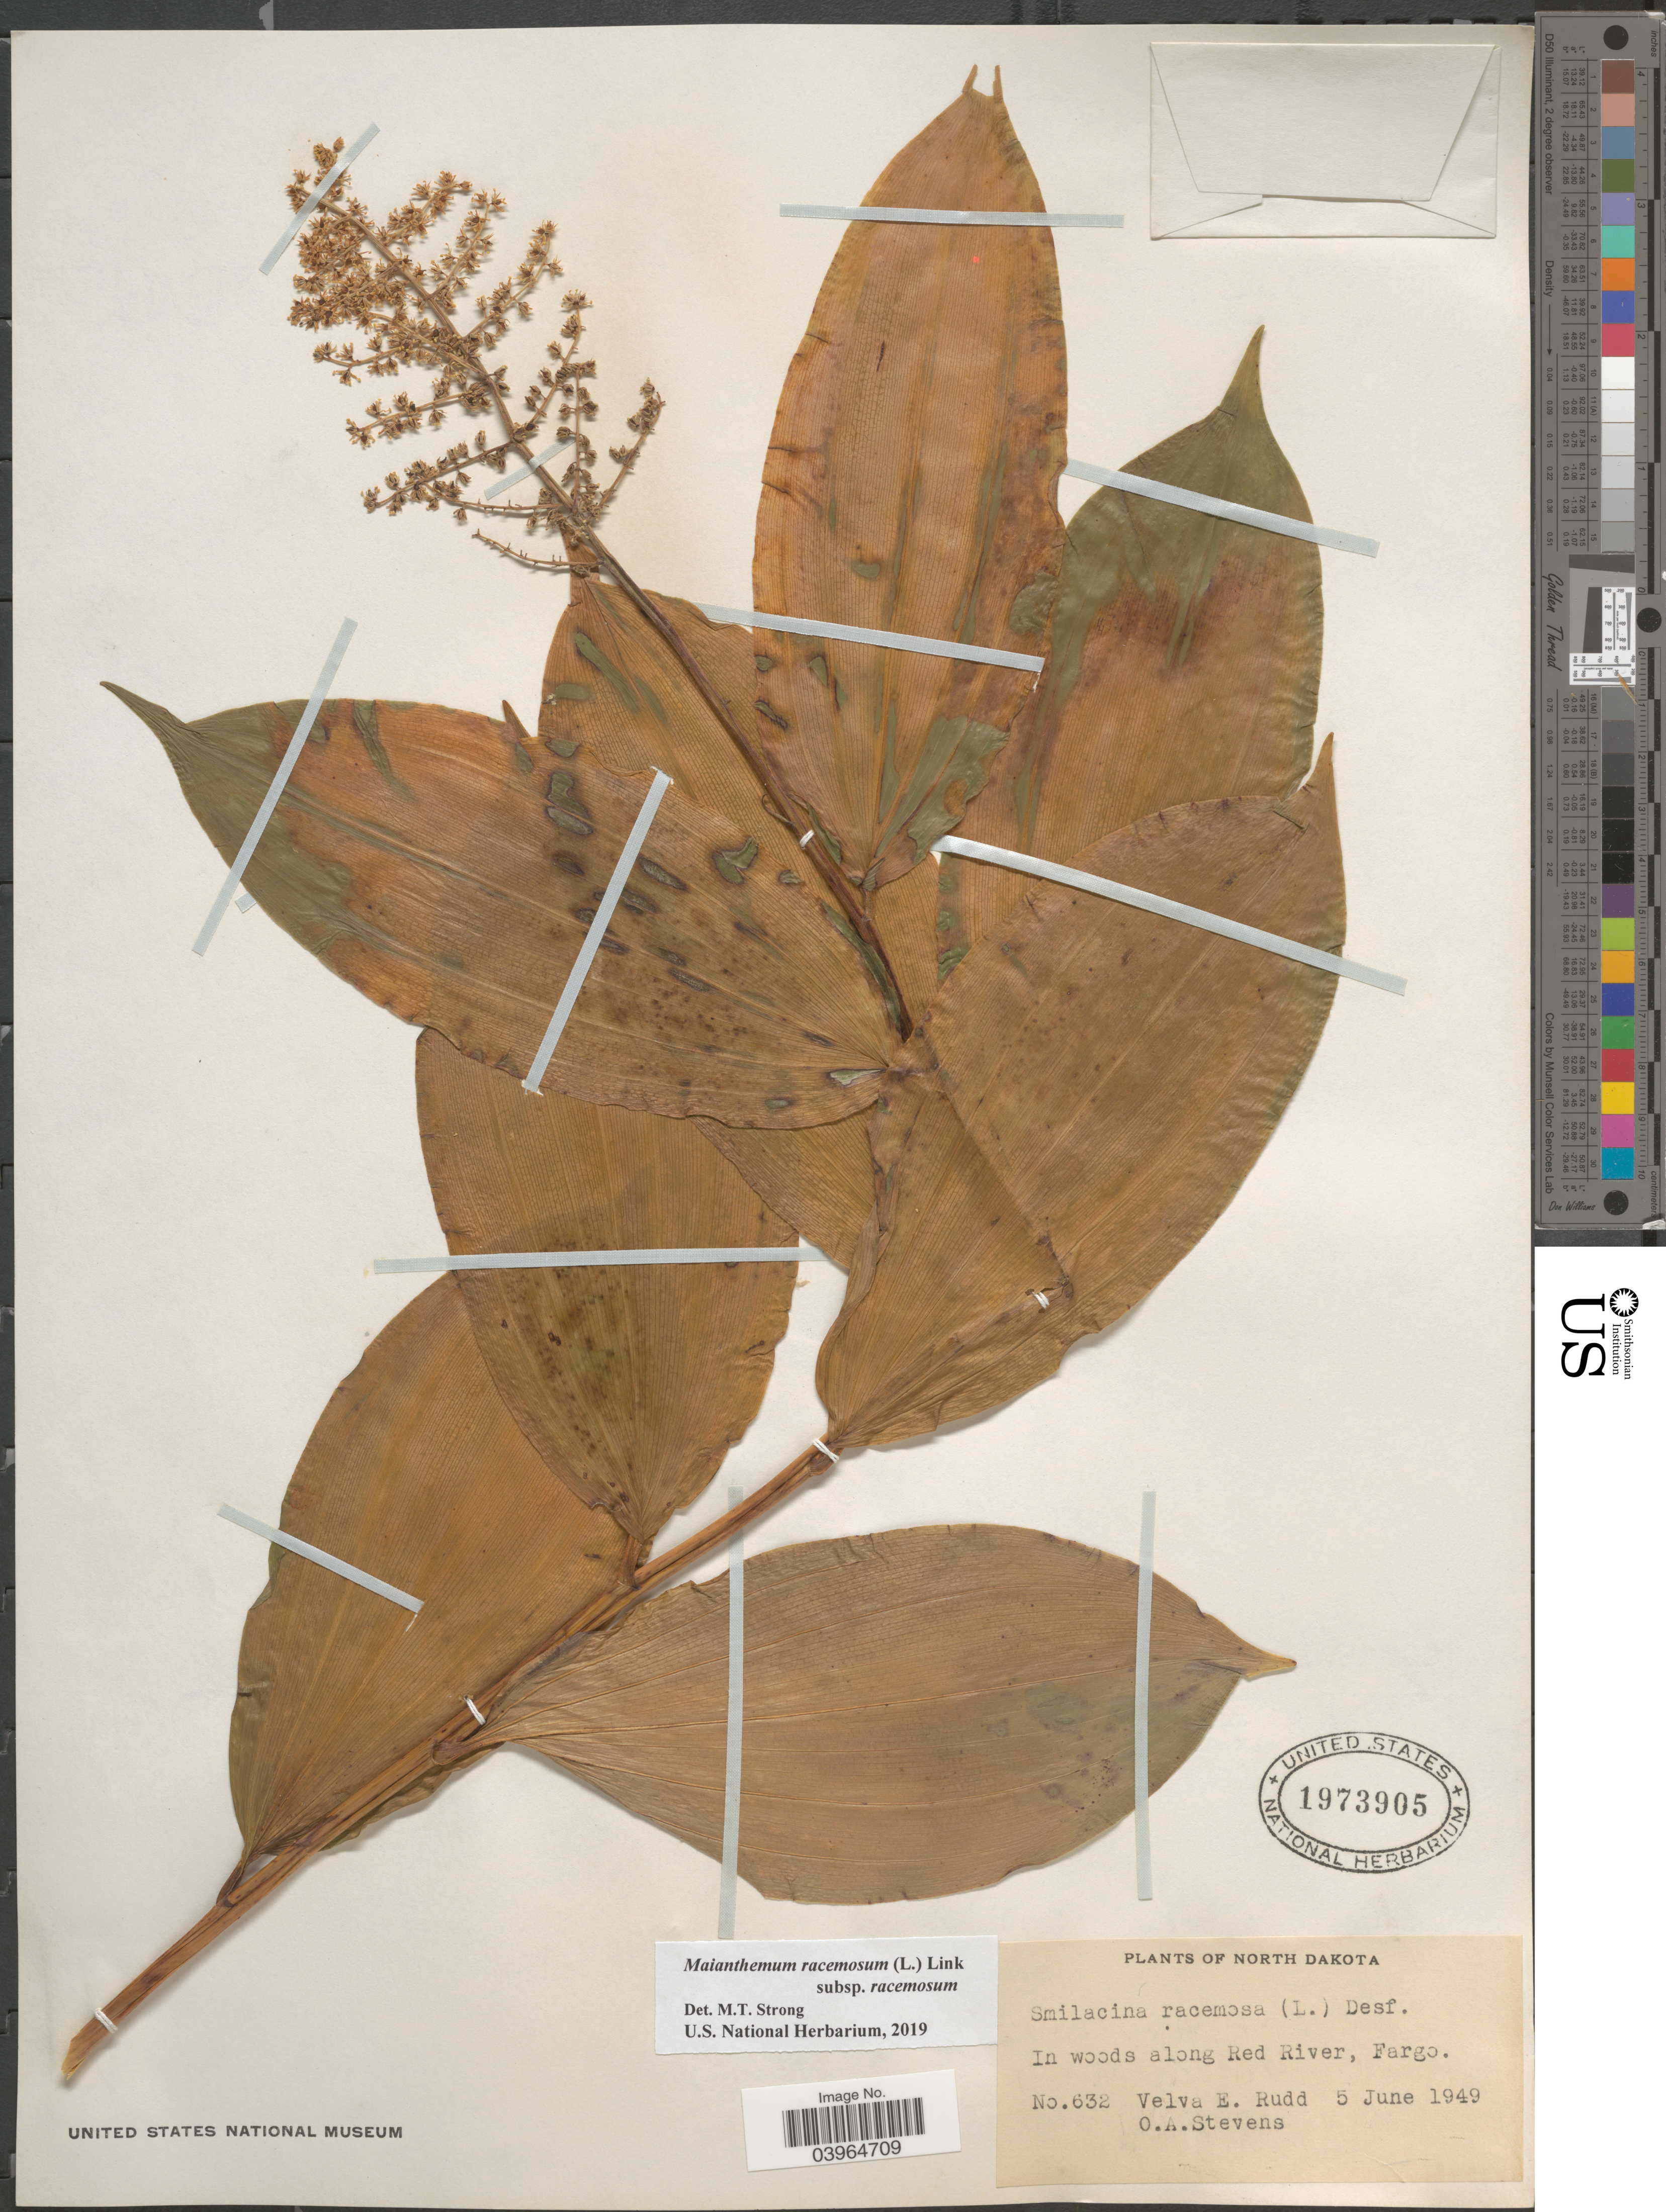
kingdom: Plantae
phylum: Tracheophyta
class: Liliopsida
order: Asparagales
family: Asparagaceae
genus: Maianthemum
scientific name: Maianthemum racemosum subsp. racemosum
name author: (L.) Link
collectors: V. E. Rudd & O. A. Stevens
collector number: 632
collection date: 1949-06-05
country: United States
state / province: North Dakota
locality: In woods along Red River, Fargo.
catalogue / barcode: US 1973905